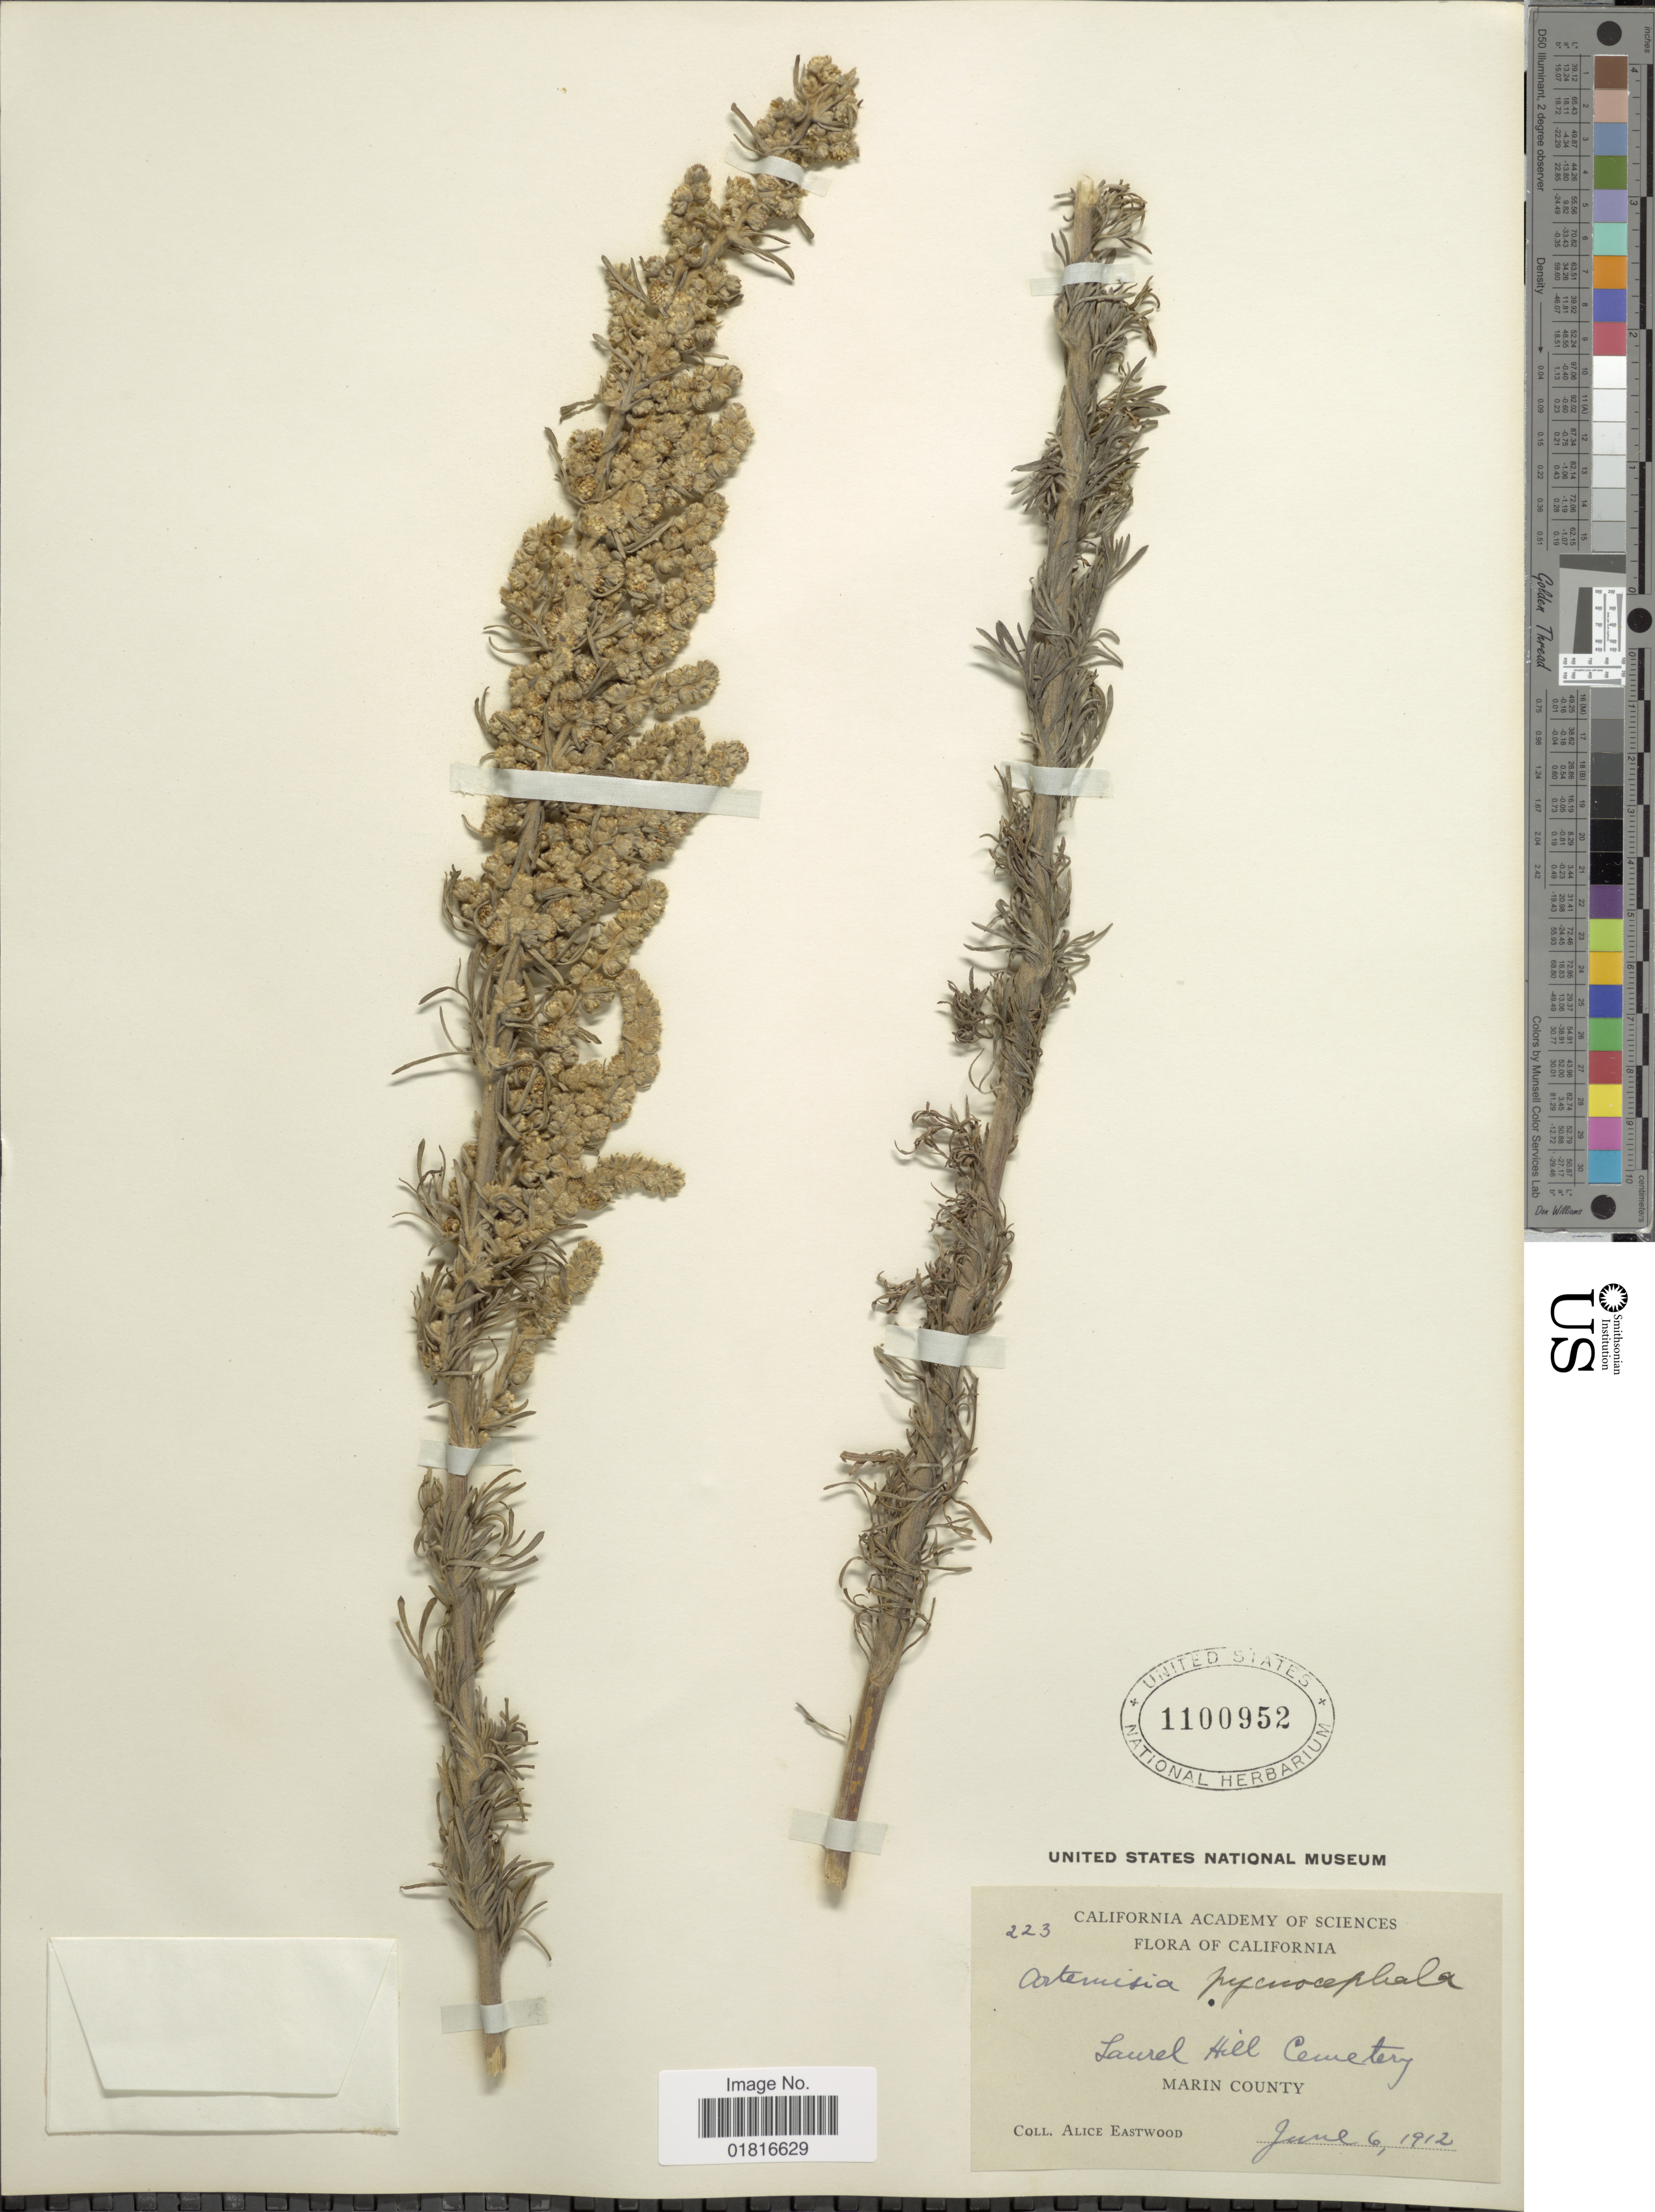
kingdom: Plantae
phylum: Tracheophyta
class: Magnoliopsida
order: Asterales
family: Asteraceae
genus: Artemisia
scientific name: Artemisia pycnocephala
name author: DC.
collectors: A. Eastwood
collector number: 223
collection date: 1912-06-06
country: United States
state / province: California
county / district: Marin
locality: Laurel Hill Cemetery, Marin County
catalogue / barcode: US 1100952